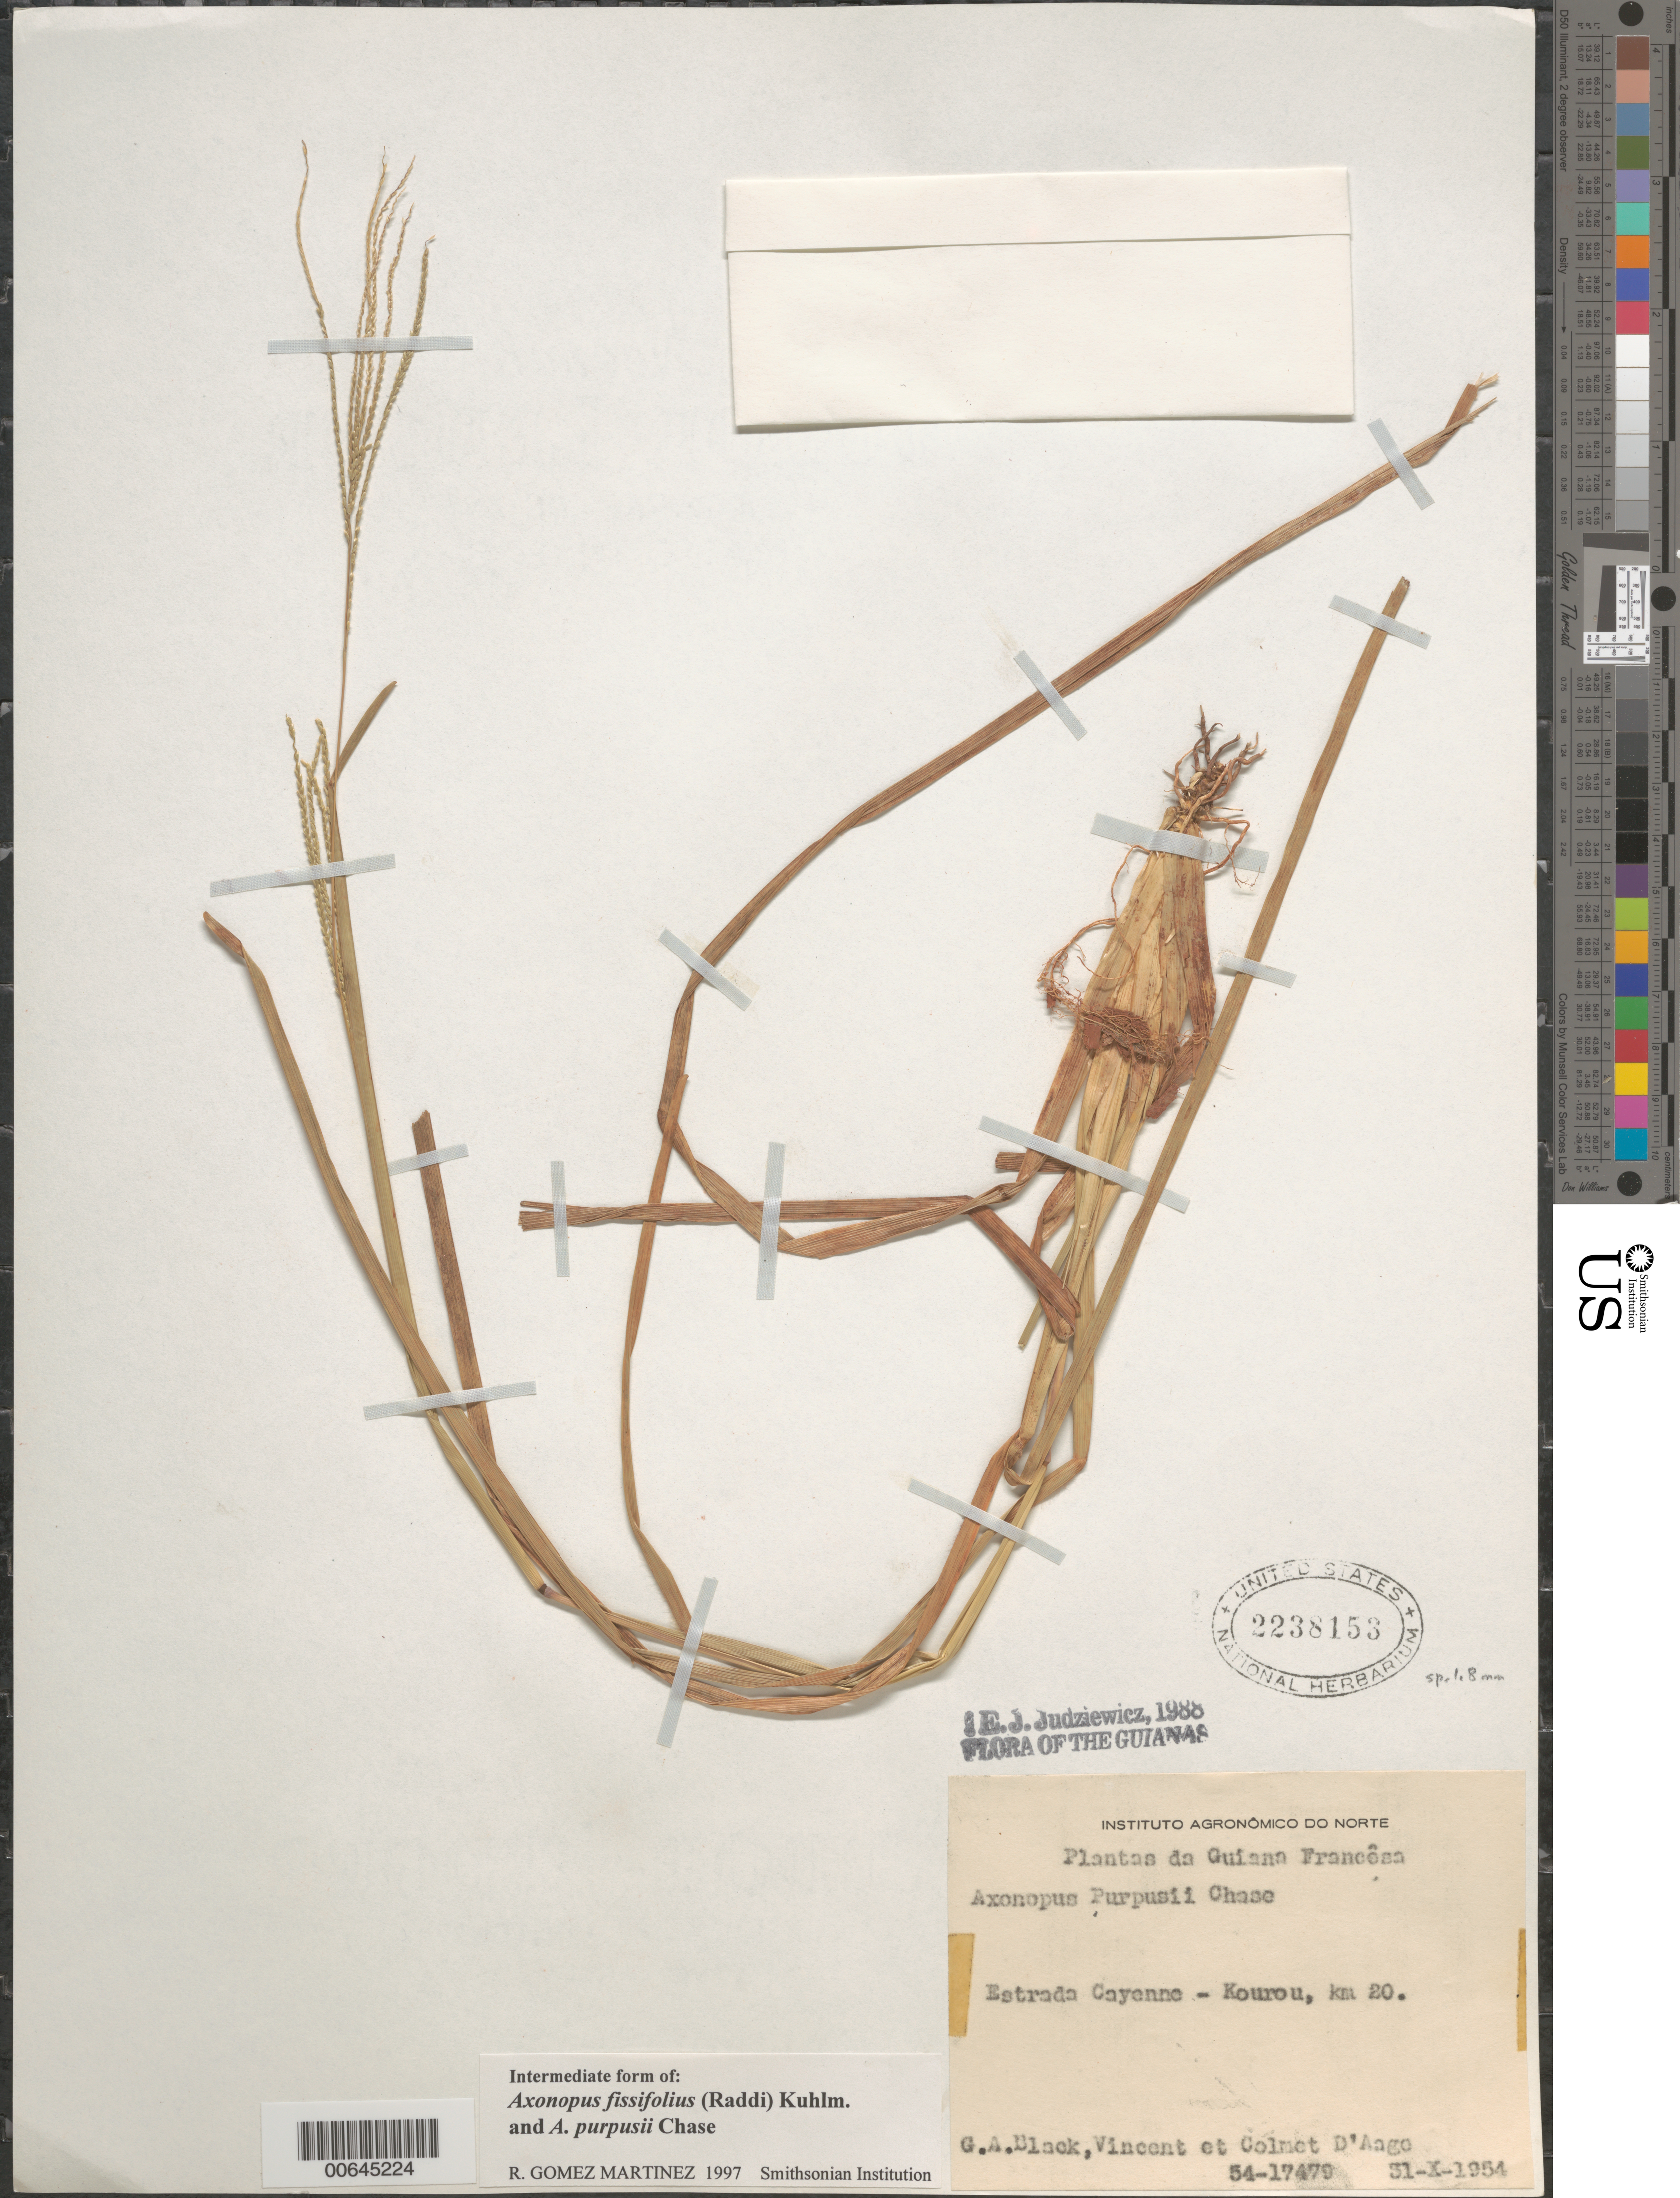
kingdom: Plantae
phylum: Tracheophyta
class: Liliopsida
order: Poales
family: Poaceae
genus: Axonopus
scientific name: Axonopus fissifolius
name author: (Raddi) Kuhlm.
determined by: Gomez Martinez, R.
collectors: G. A. Black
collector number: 54 17479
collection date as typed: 31-Oct-54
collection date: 1954-10-31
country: French Guiana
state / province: Cayenne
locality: Cayenne-Kourou, km 20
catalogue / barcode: US 2238153